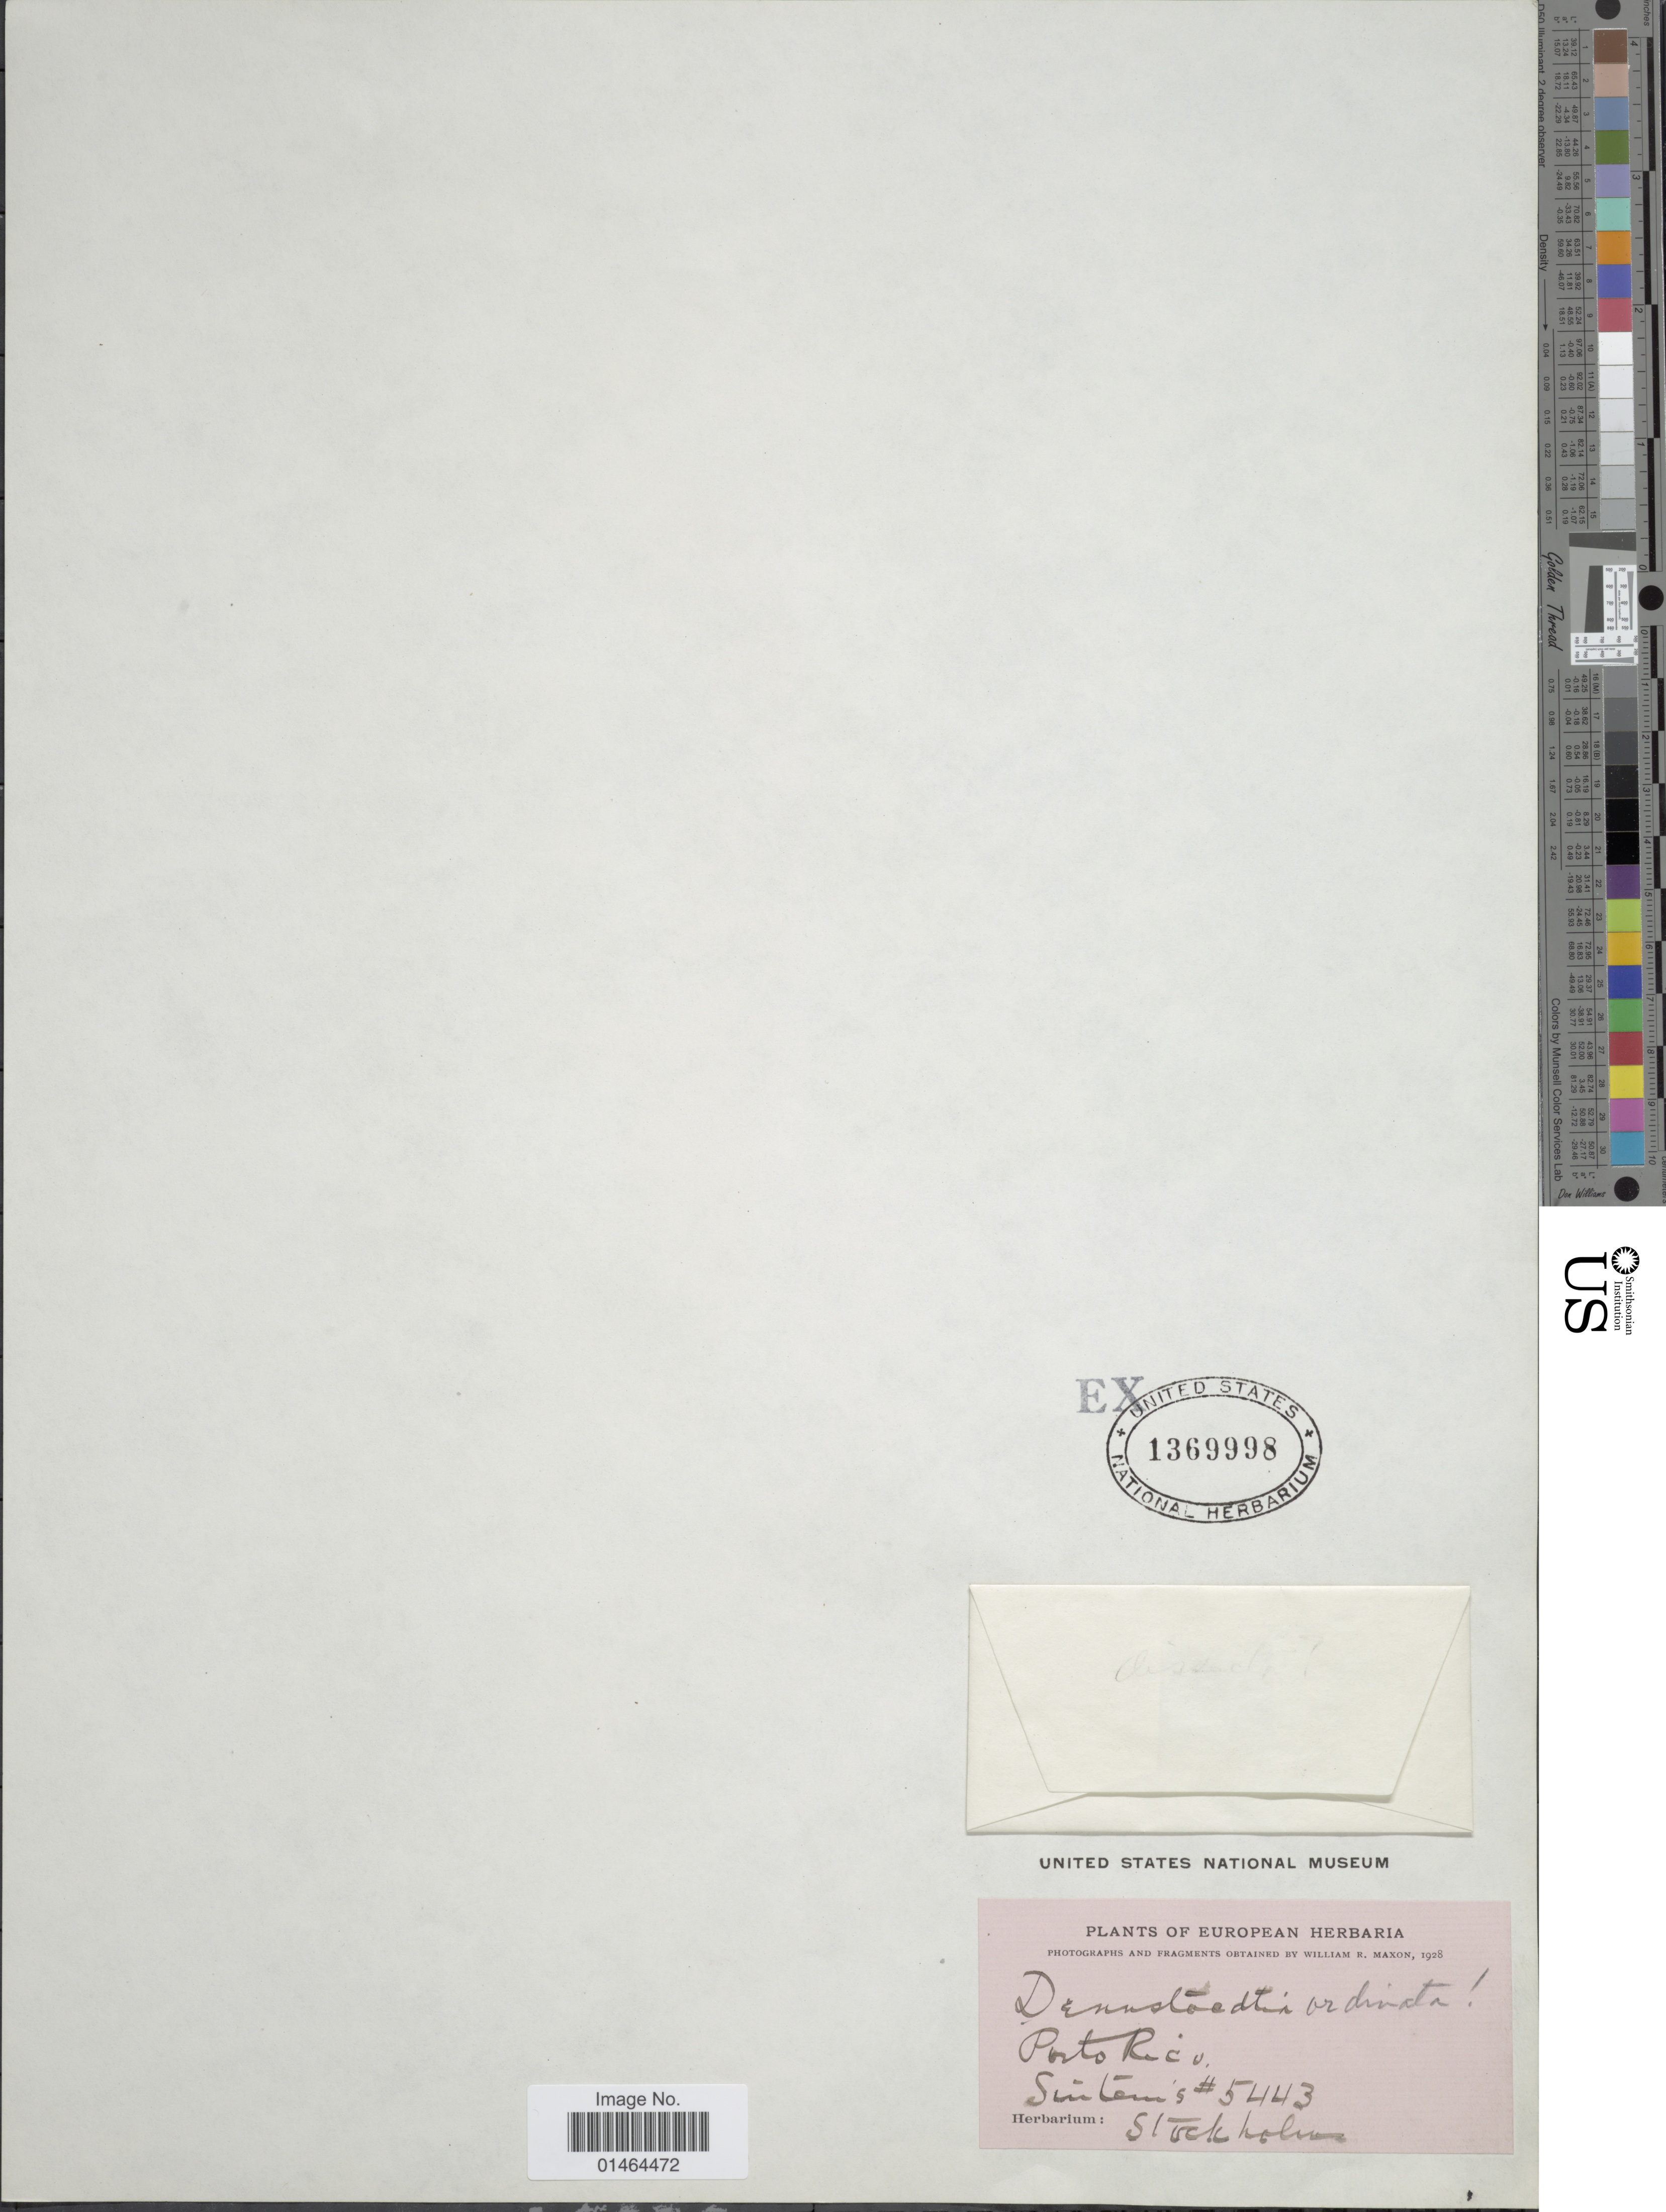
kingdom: Plantae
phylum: Tracheophyta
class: Polypodiopsida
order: Polypodiales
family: Dennstaedtiaceae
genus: Dennstaedtia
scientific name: Dennstaedtia sp.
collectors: -. Sintenis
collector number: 5443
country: Puerto Rico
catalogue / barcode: US 1369998